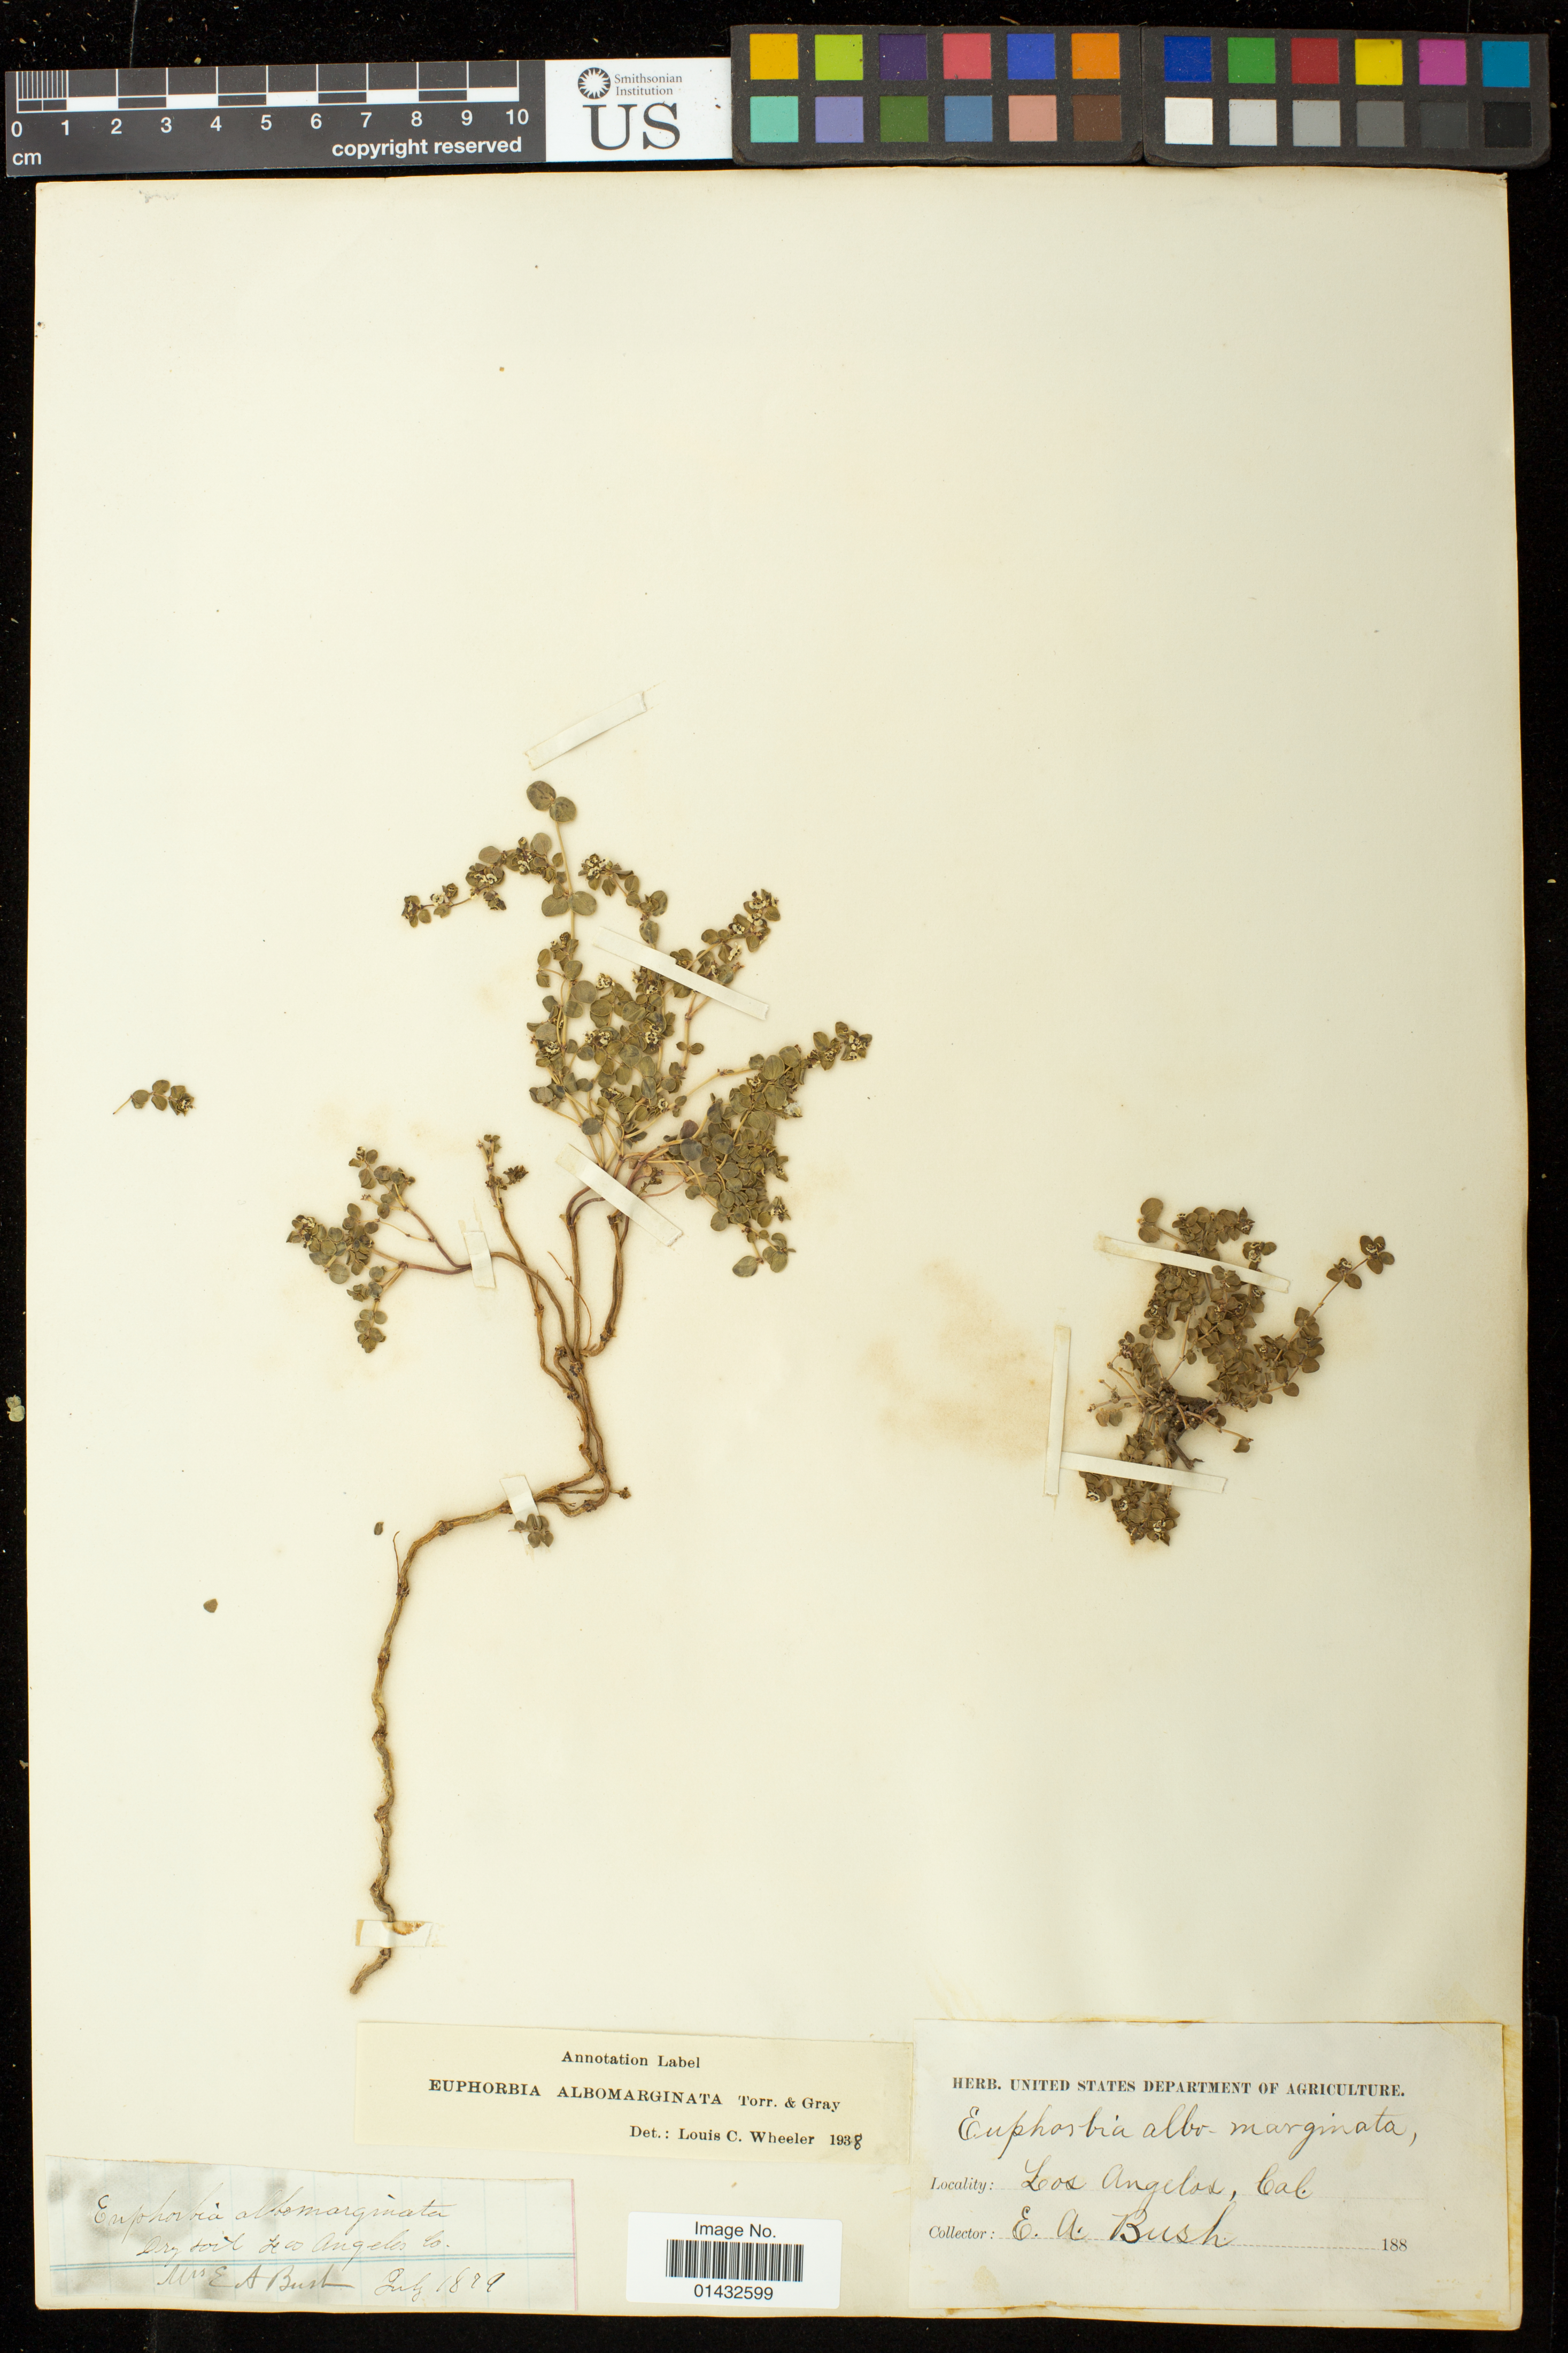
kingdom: Plantae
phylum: Tracheophyta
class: Magnoliopsida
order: Malpighiales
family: Euphorbiaceae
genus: Euphorbia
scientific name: Euphorbia albomarginata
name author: Torr. & A. Gray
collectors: E. Bush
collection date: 1899-07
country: United States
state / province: California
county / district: Los Angeles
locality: Los Angeles